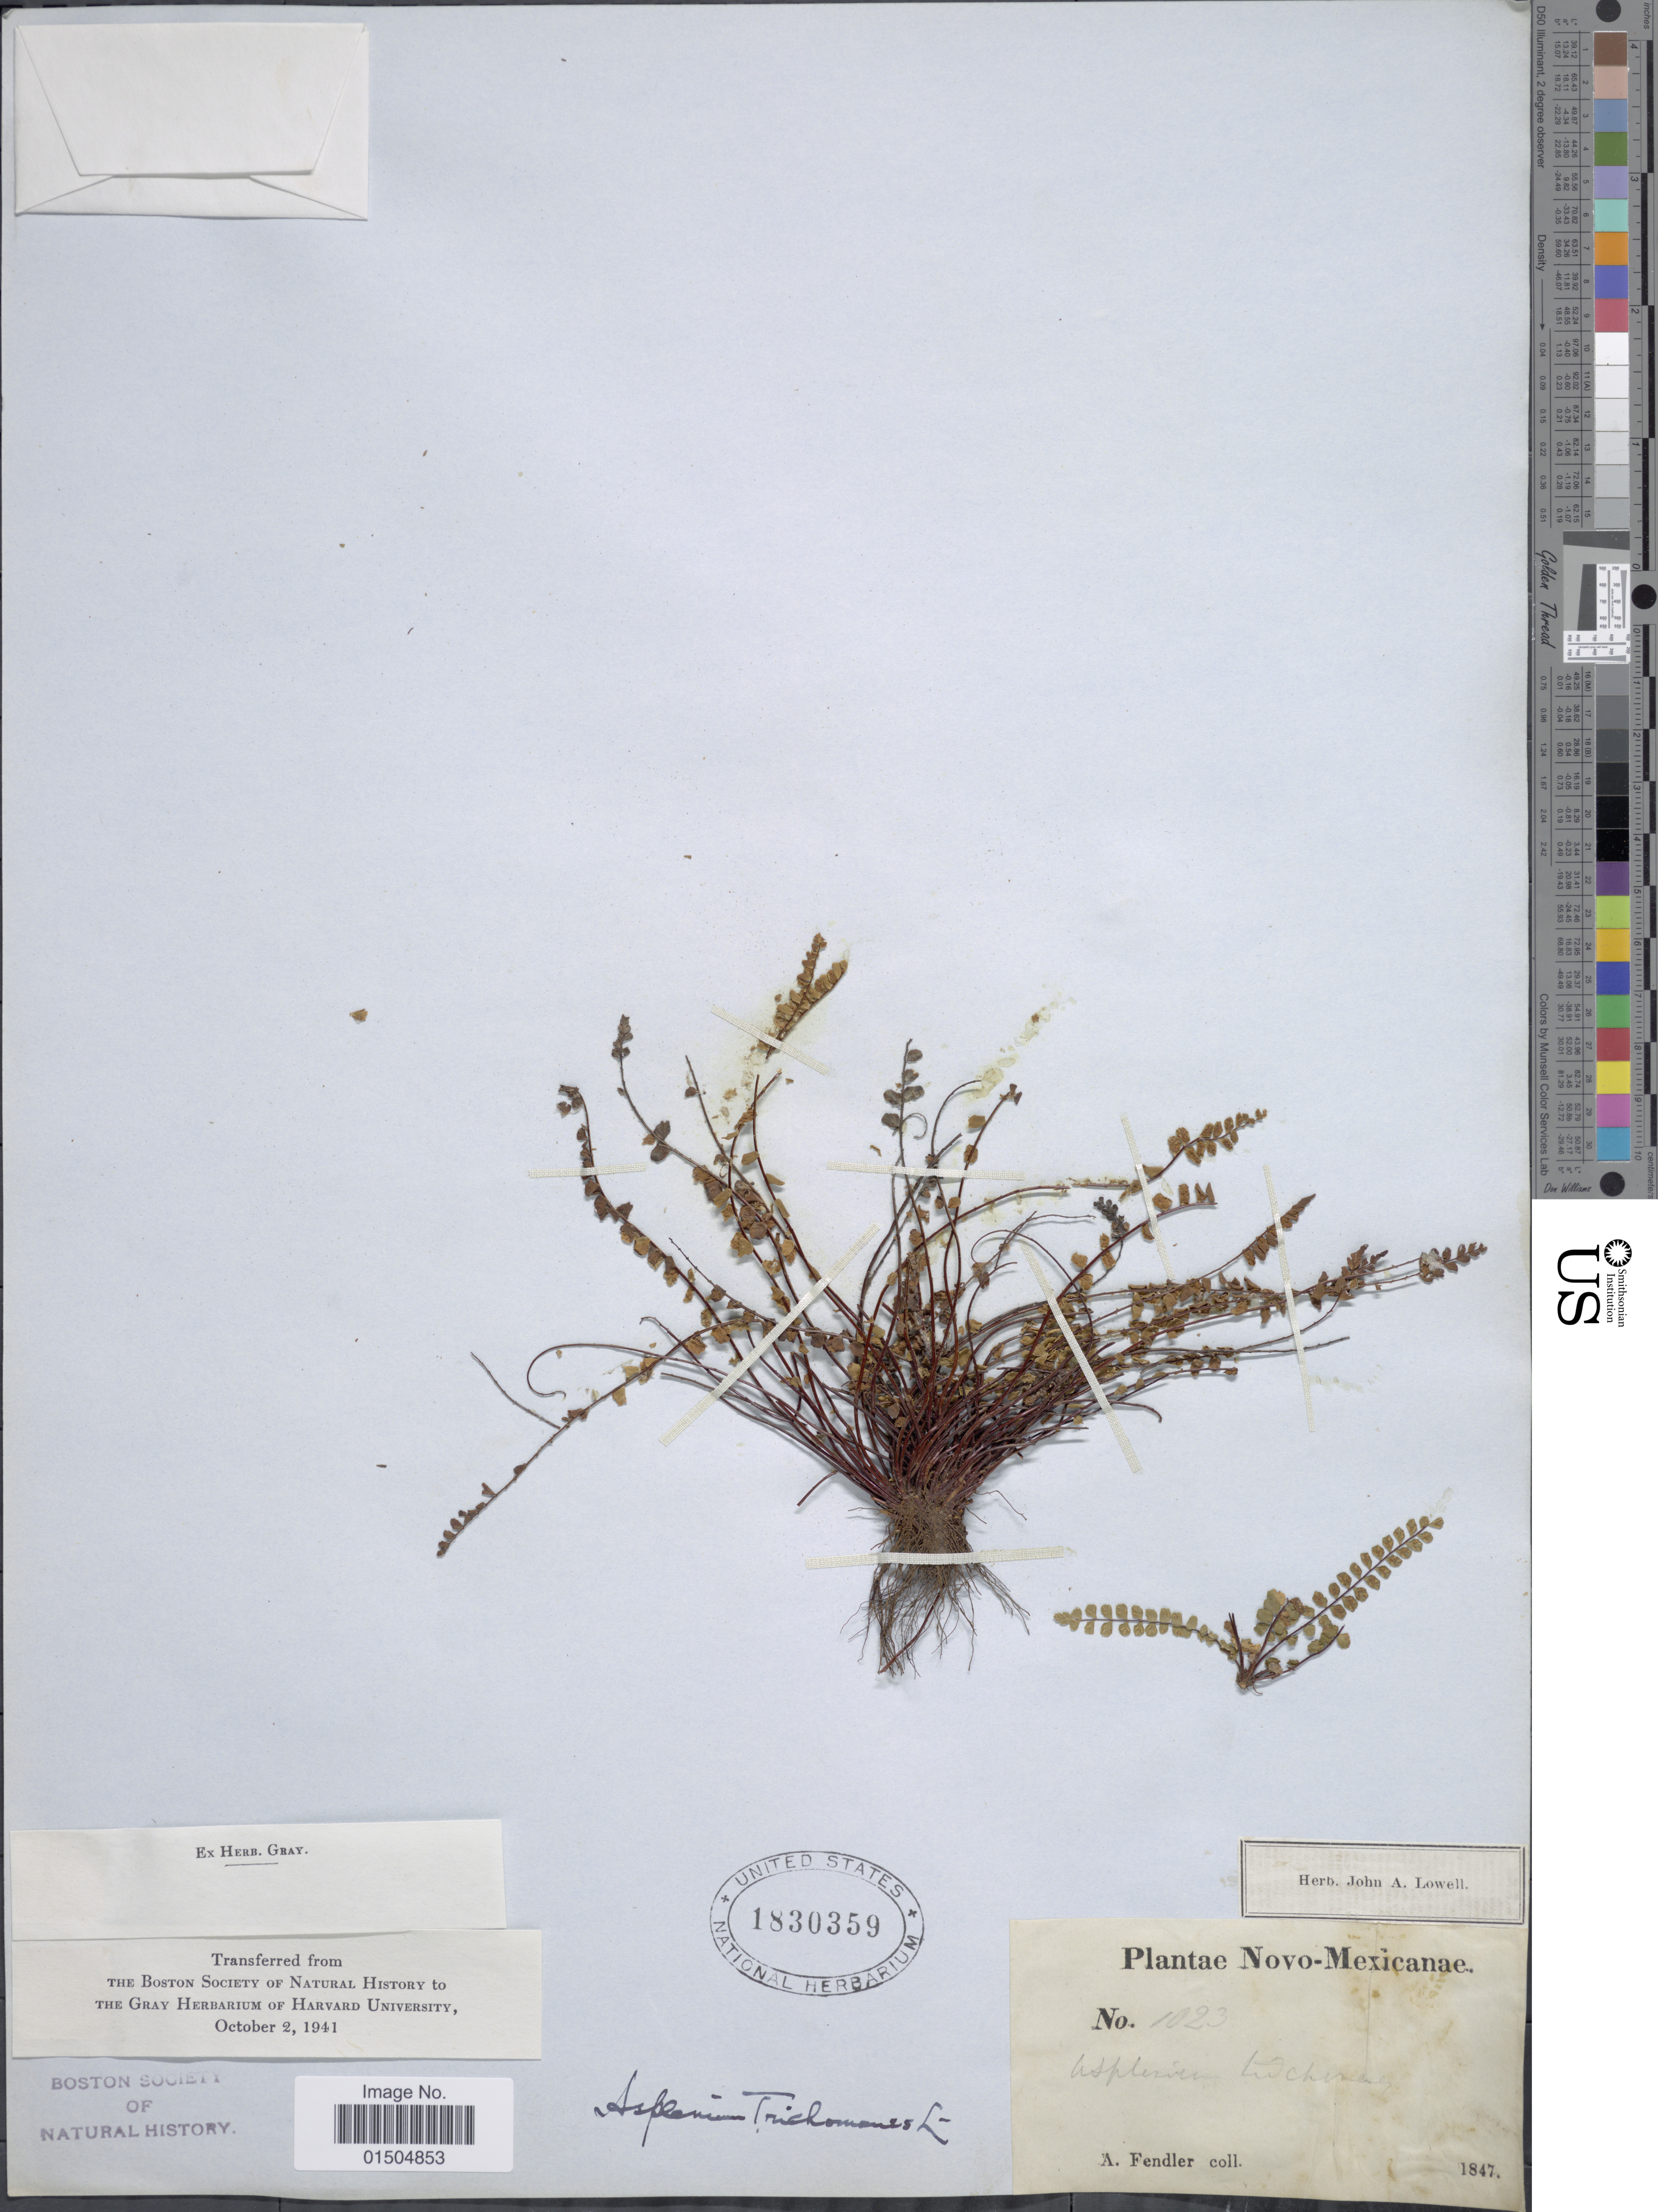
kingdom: Plantae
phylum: Tracheophyta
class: Polypodiopsida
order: Polypodiales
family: Aspleniaceae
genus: Asplenium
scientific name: Asplenium trichomanes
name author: L.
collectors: A. Fendler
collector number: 1023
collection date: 1847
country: United States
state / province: New Mexico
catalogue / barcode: US 1830359